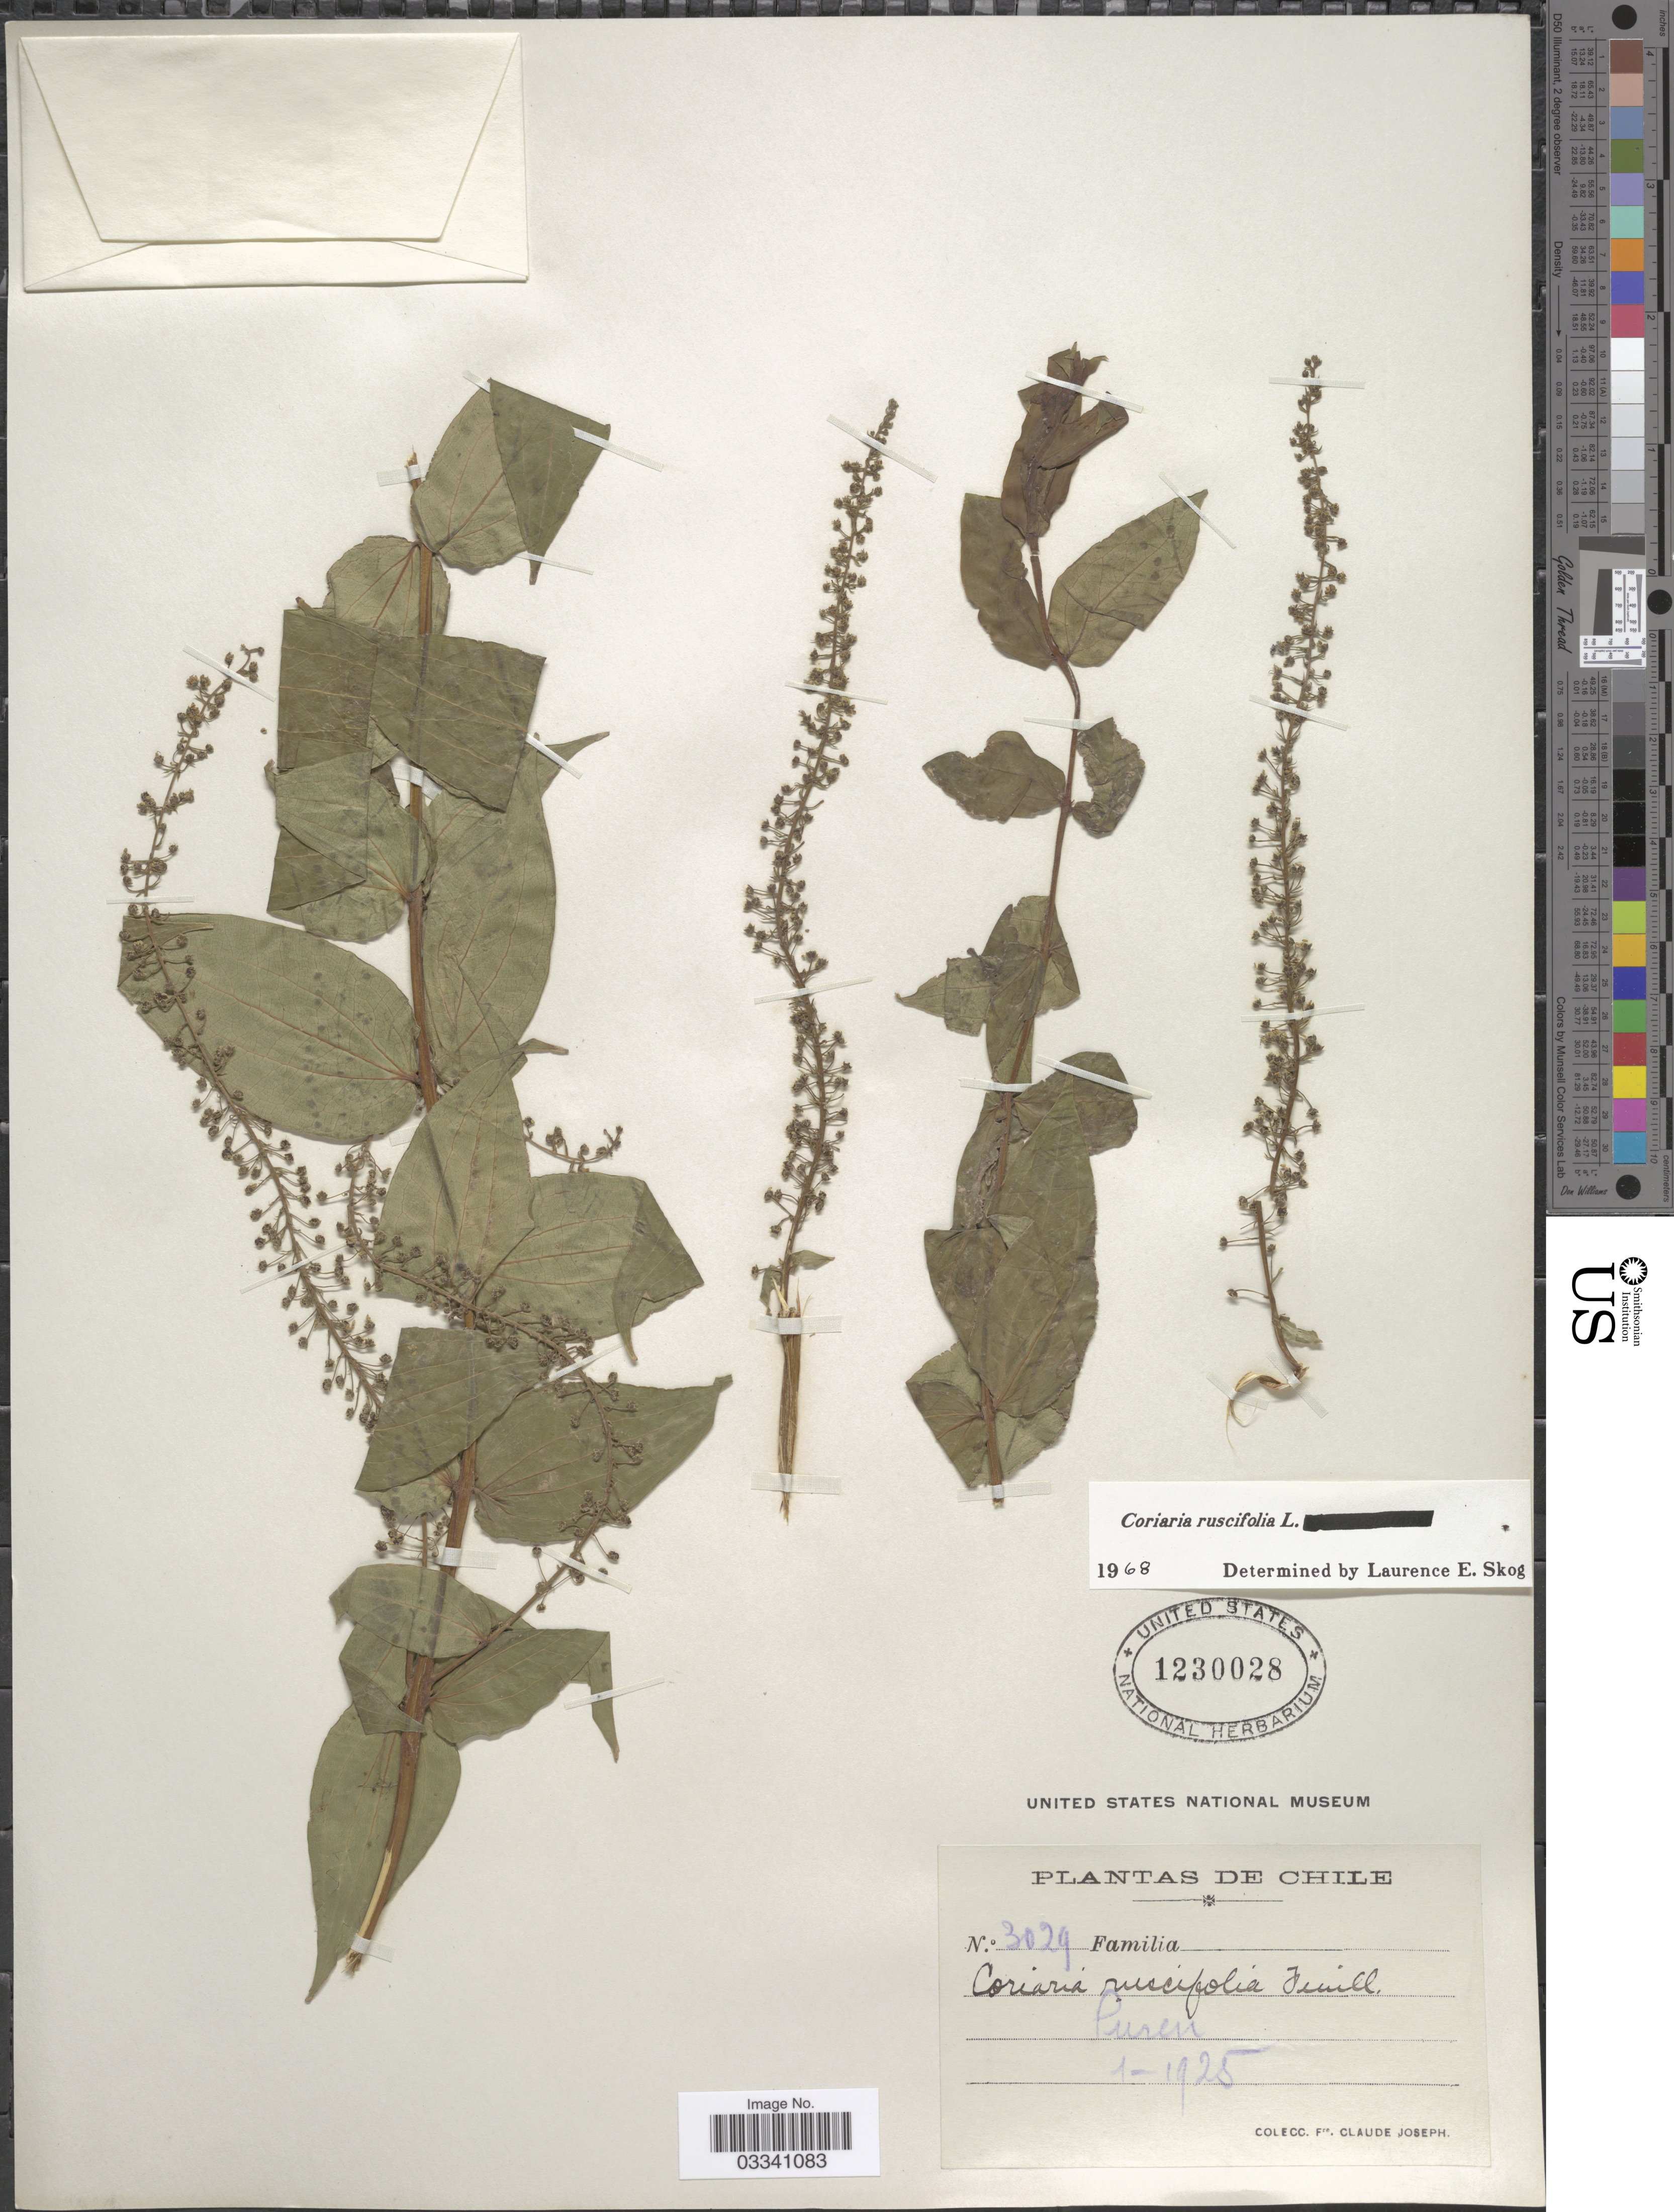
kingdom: Plantae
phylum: Tracheophyta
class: Magnoliopsida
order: Cucurbitales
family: Coriariaceae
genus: Coriaria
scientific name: Coriaria ruscifolia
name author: L.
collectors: Bro. Claude-Joseph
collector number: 3029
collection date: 1925-01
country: Chile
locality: Puren.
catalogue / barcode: US 1230028